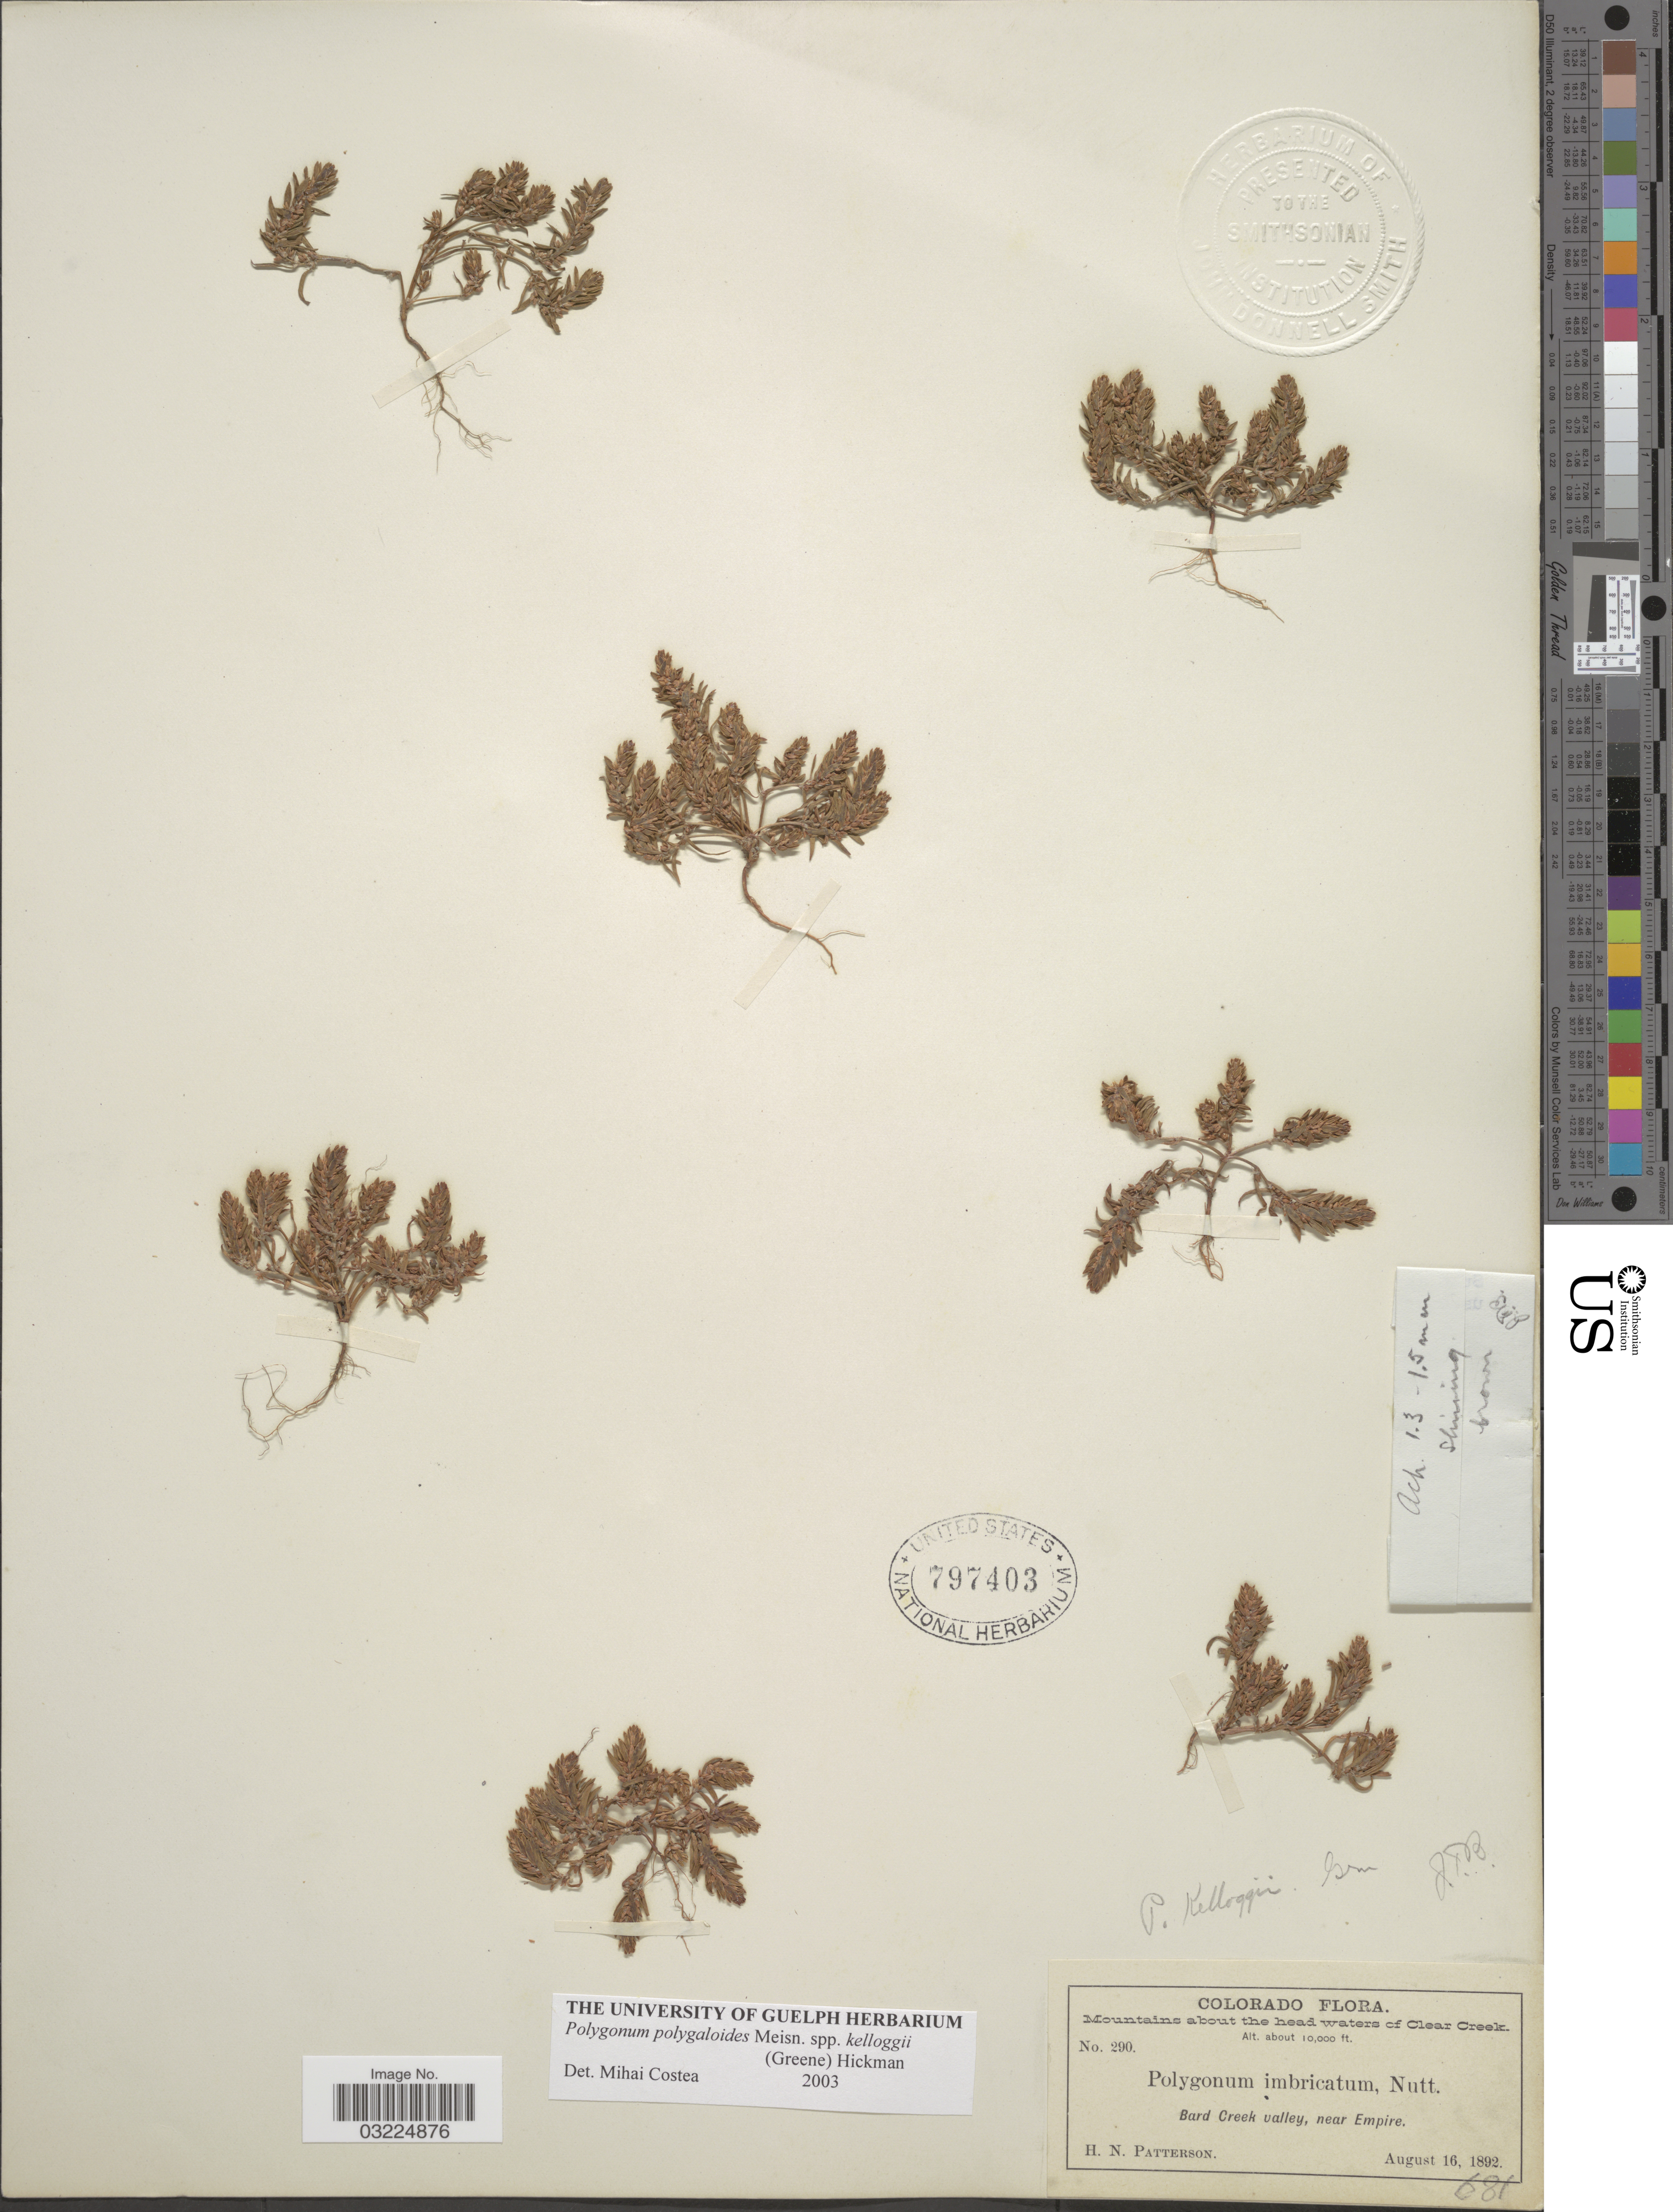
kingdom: Plantae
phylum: Tracheophyta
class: Magnoliopsida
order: Caryophyllales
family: Polygonaceae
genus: Polygonum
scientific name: Polygonum polygaloides subsp. kelloggii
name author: (Greene) Hickman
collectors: H. N. Patterson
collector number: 290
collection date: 1892-08-16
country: United States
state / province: Colorado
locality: Mountains about the head waters of Clear Creek. Bard Creek valley, near Empire.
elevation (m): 3048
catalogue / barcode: US 797403